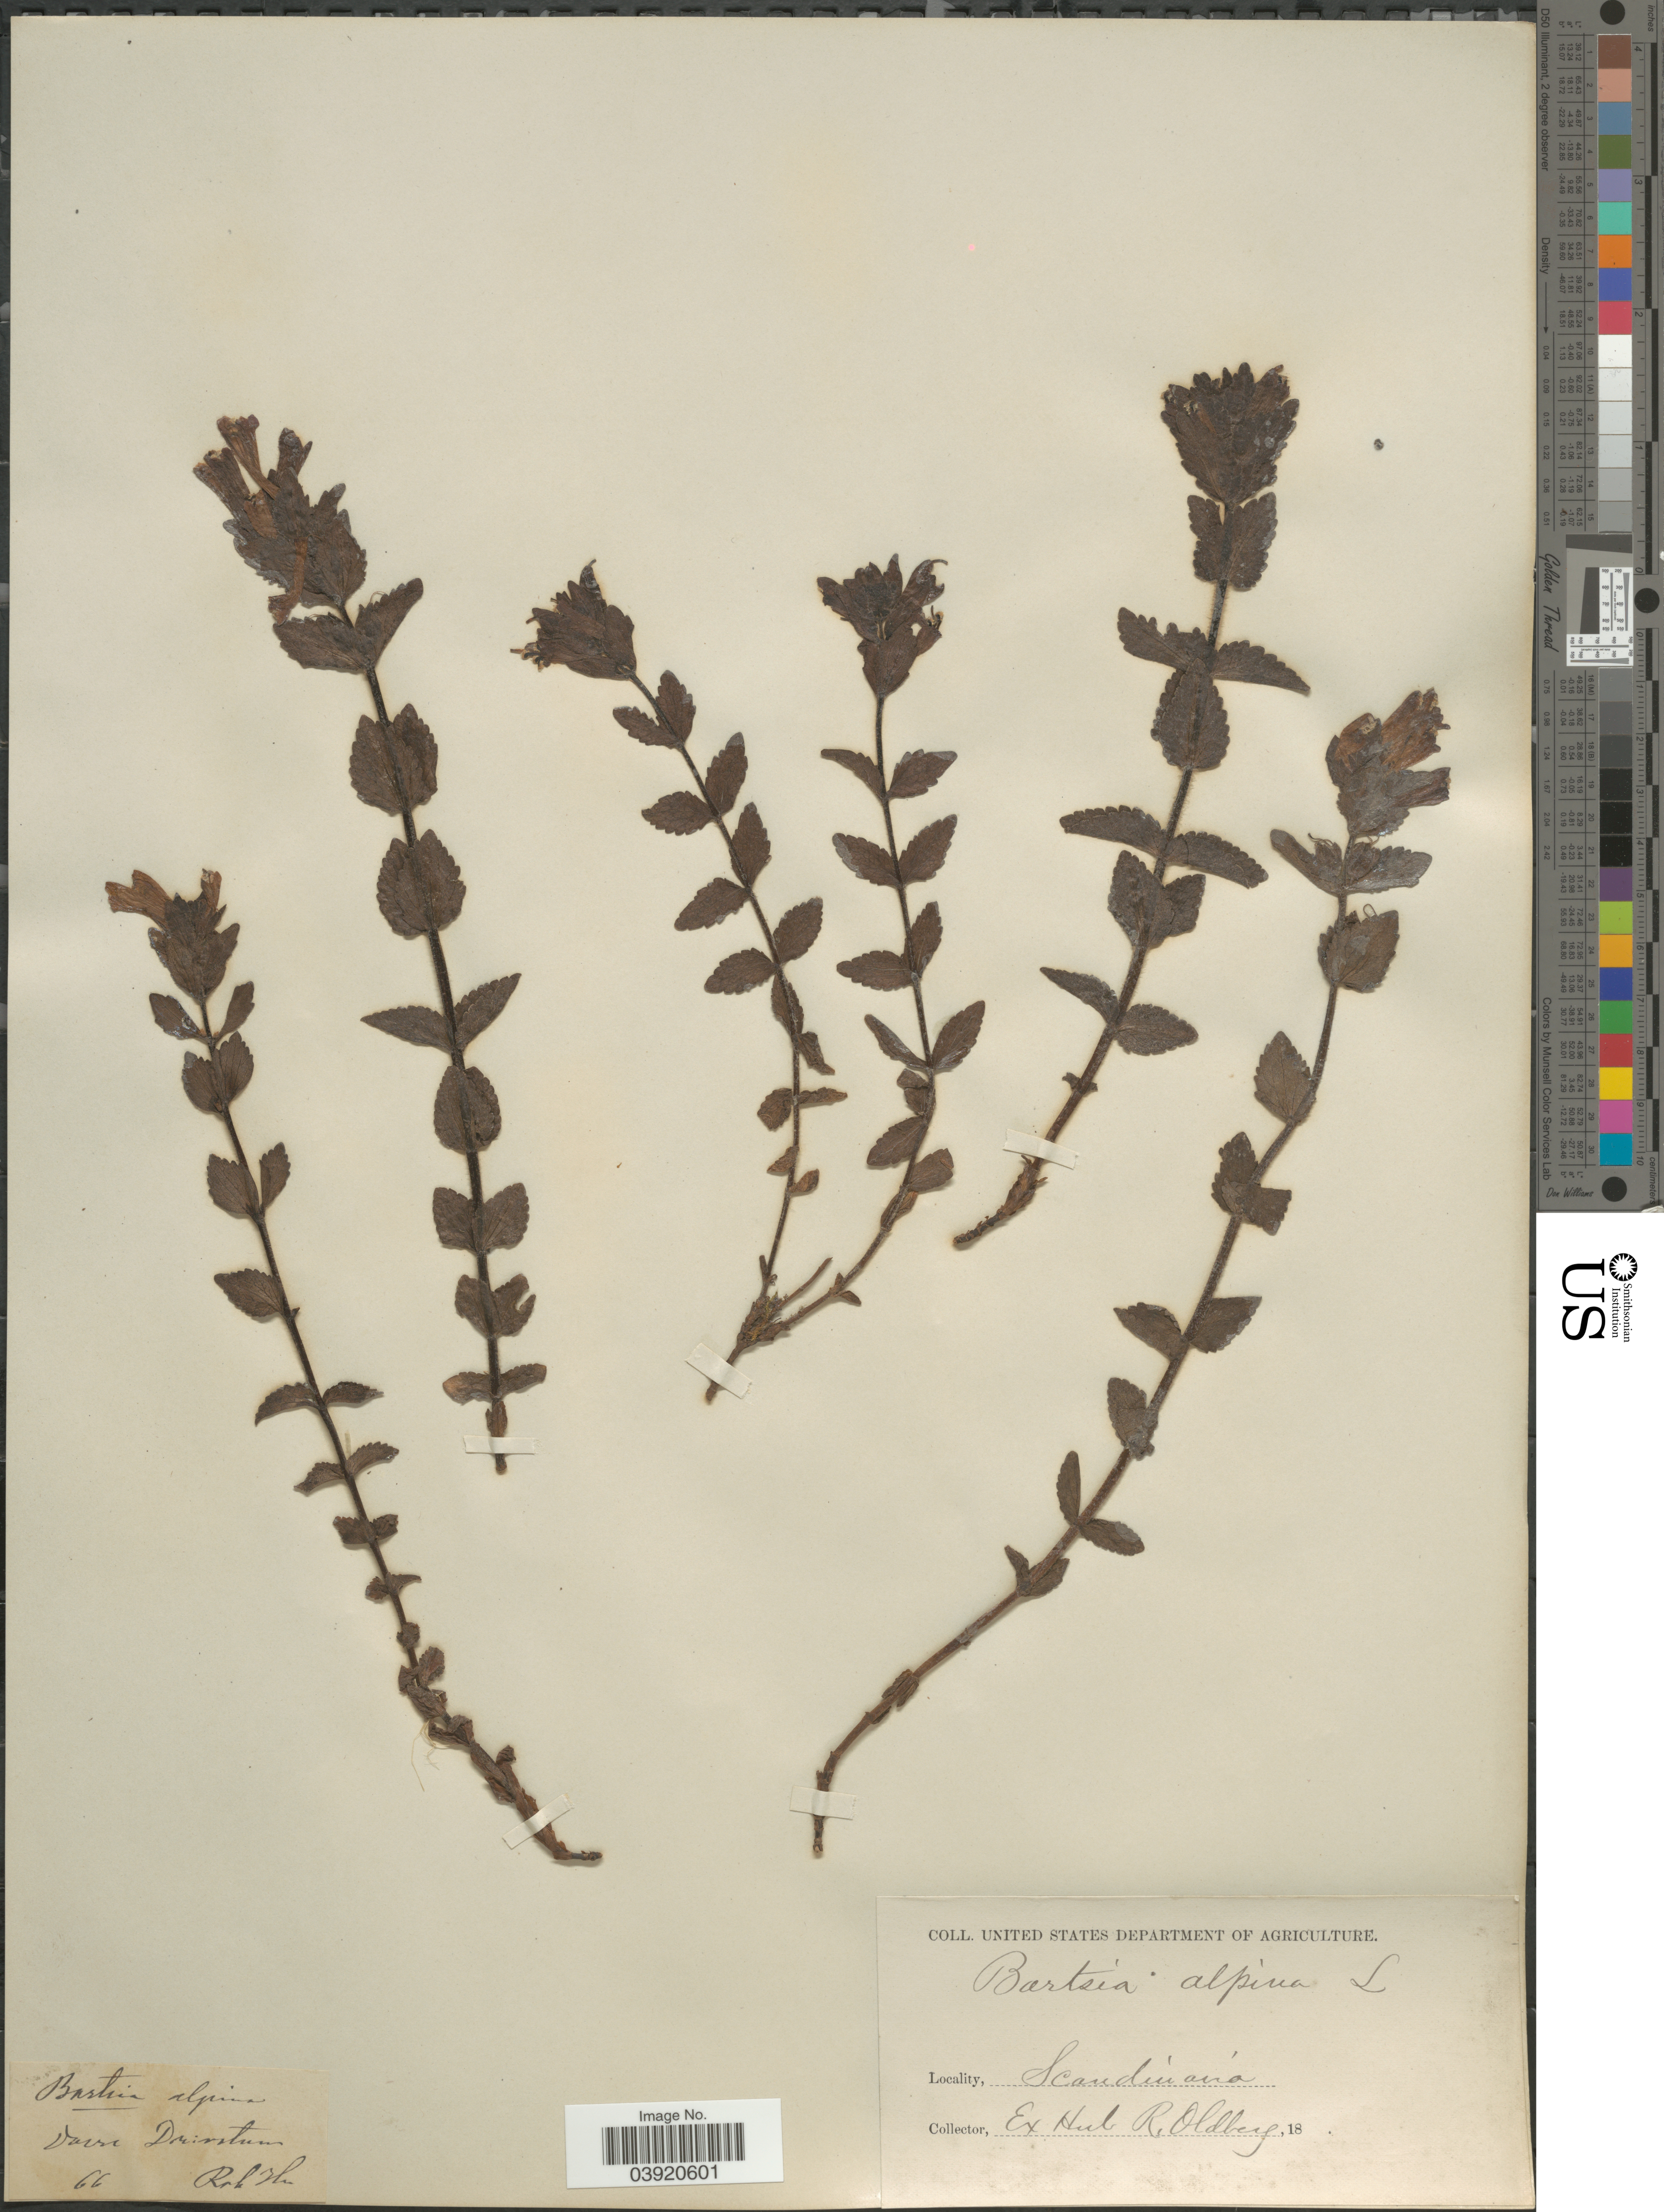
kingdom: Plantae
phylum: Tracheophyta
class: Magnoliopsida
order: Lamiales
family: Orobanchaceae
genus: Bartsia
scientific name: Bartsia alpina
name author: L.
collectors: R. Hn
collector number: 66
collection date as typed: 18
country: Norway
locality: Dovre Drivstum. Scandinavia.